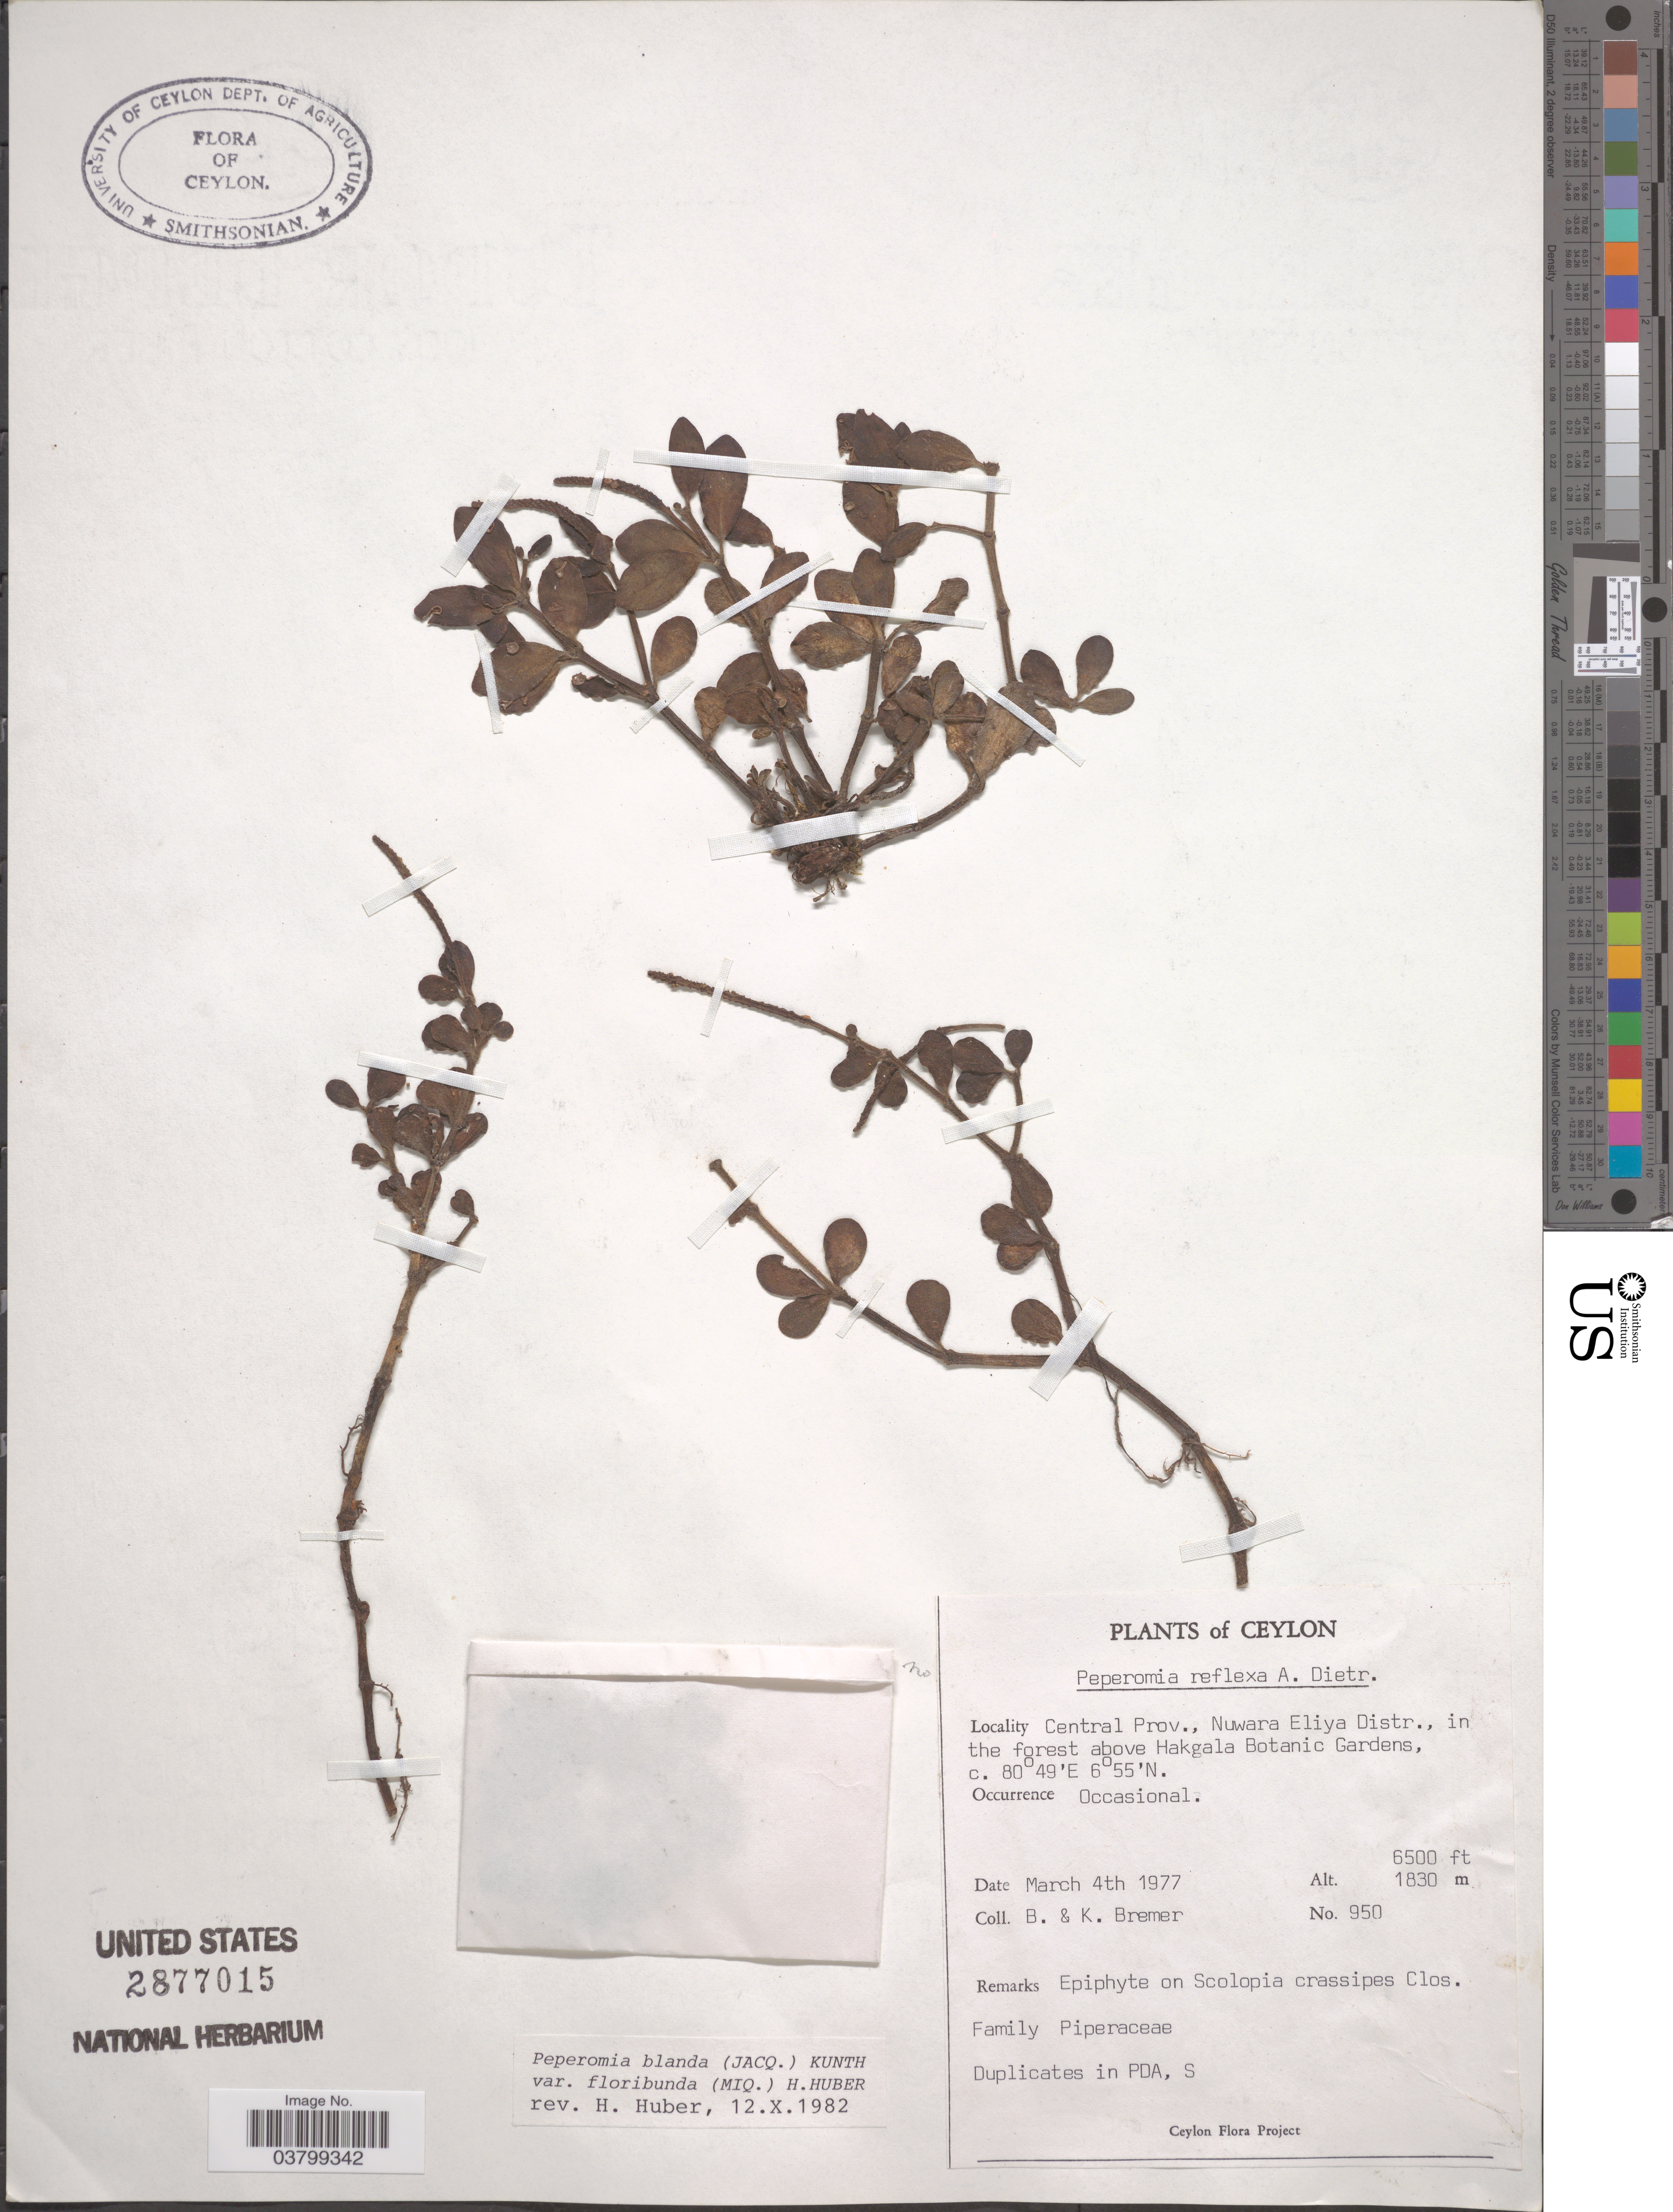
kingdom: Plantae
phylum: Tracheophyta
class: Magnoliopsida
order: Piperales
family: Piperaceae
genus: Peperomia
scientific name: Peperomia blanda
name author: (Jacq.) Kunth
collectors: B. Bremer & K. Bremer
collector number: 950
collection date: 1977-03-04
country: Sri Lanka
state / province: Central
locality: Ceylon. Central Prov., Nuwara Eliya Distr., in the forest above Hakgala Botanic Gardens.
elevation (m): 1981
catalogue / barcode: US 2877015